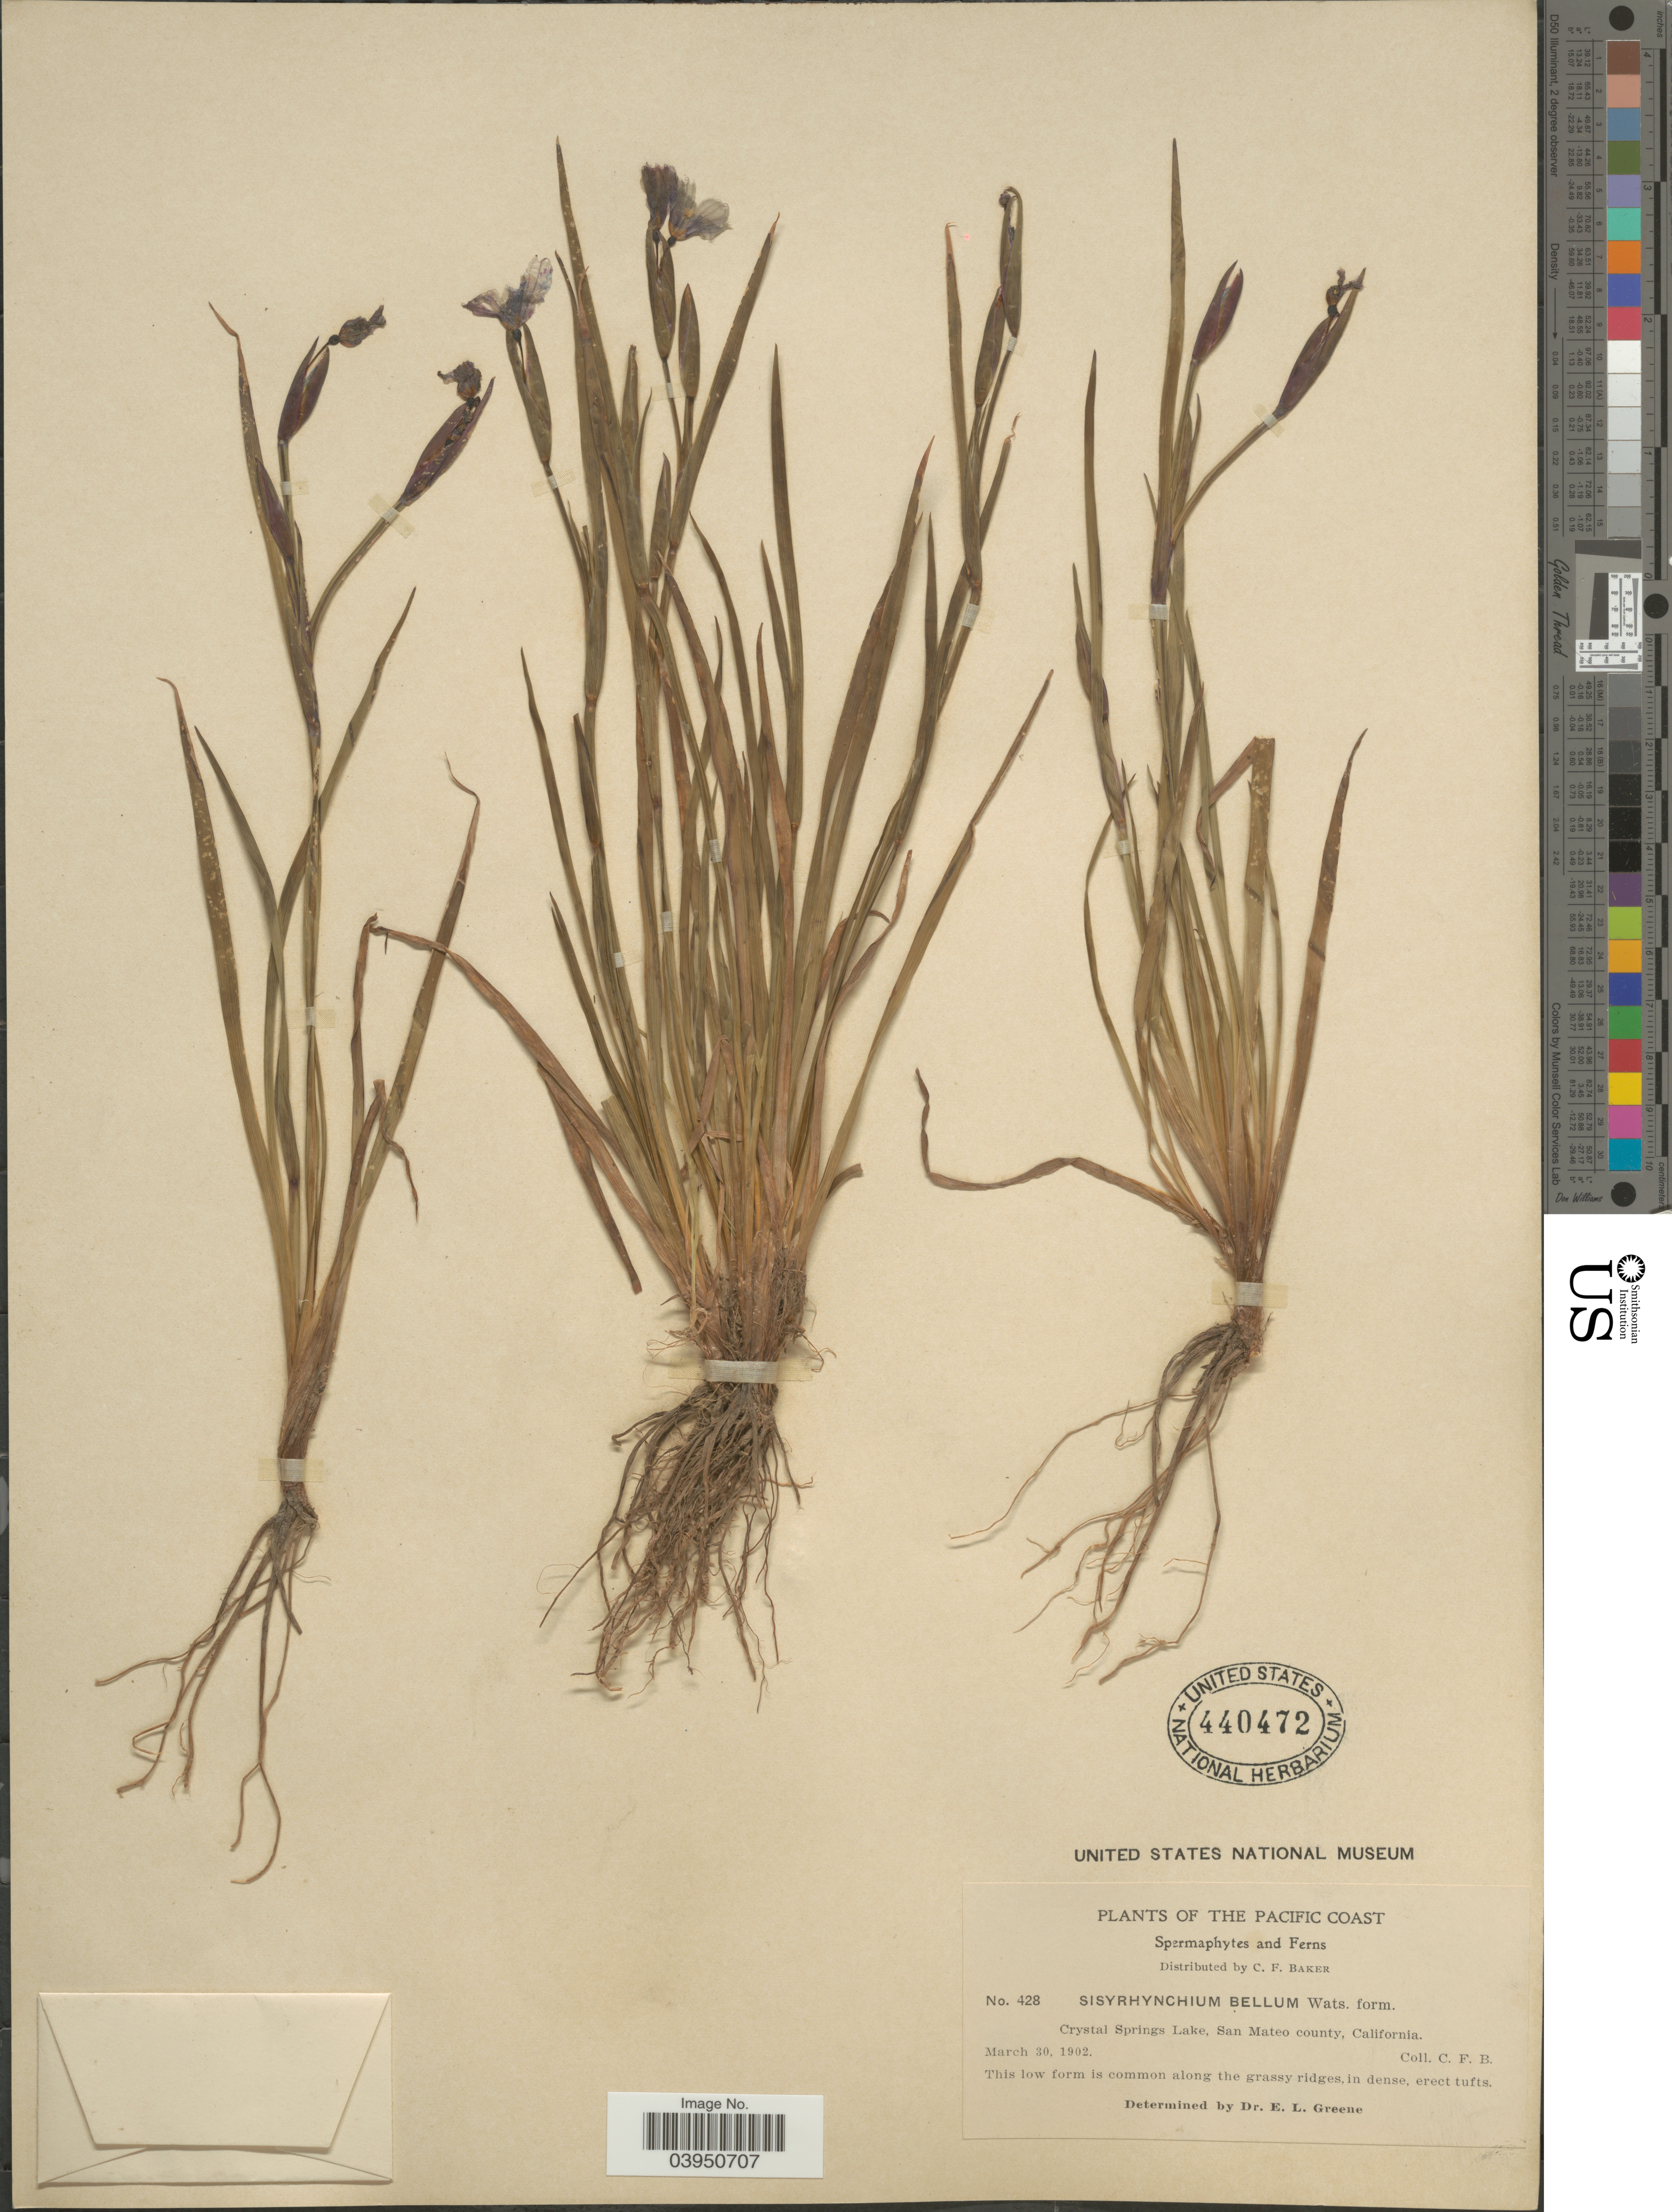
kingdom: Plantae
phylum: Tracheophyta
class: Liliopsida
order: Asparagales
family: Iridaceae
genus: Sisyrinchium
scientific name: Sisyrinchium bellum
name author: S. Watson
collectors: C. F. Baker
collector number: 428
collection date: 1902-03-30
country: United States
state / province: California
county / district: San Mateo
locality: The Pacific Coast. Crystal Springs Lake, San Mateo county.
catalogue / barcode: US 440472